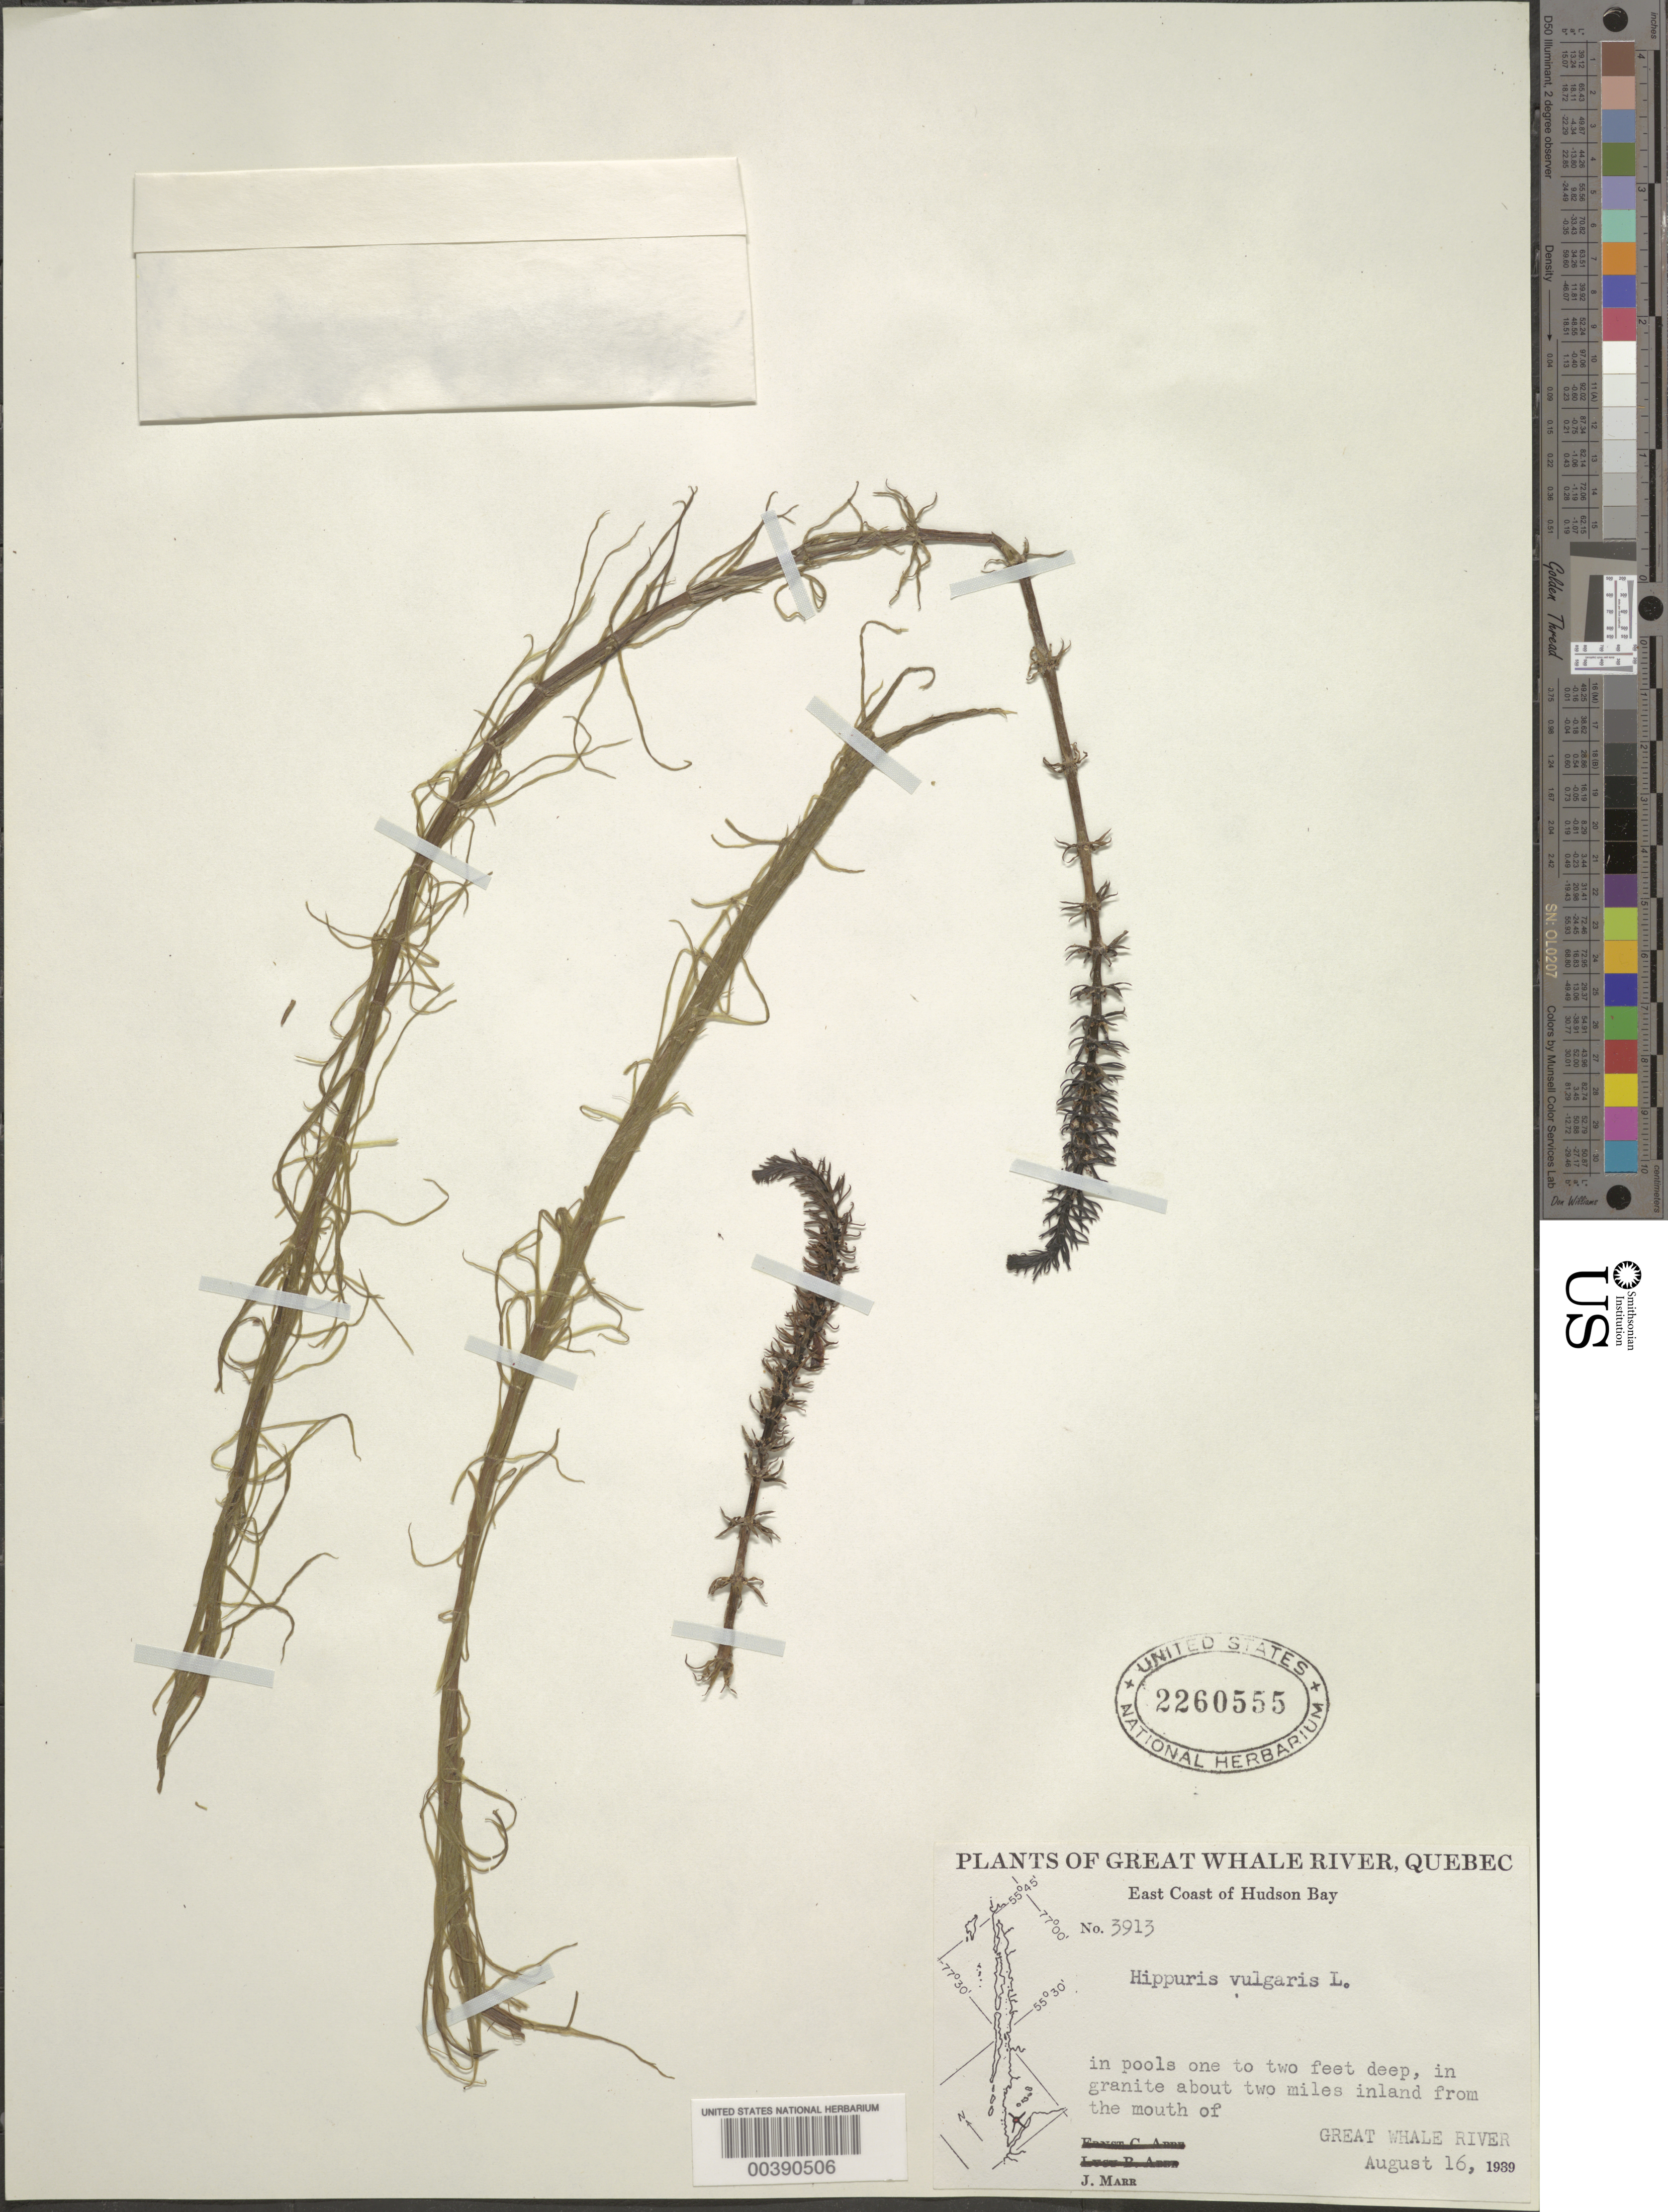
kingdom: Plantae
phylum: Tracheophyta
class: Magnoliopsida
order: Lamiales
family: Plantaginaceae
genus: Hippuris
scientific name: Hippuris vulgaris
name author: L.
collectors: J. Marr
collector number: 3913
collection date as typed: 16 Aug 1939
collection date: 1939-08-16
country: Canada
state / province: Quebec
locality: Inland from mouth of the great whale river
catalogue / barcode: US 2260555